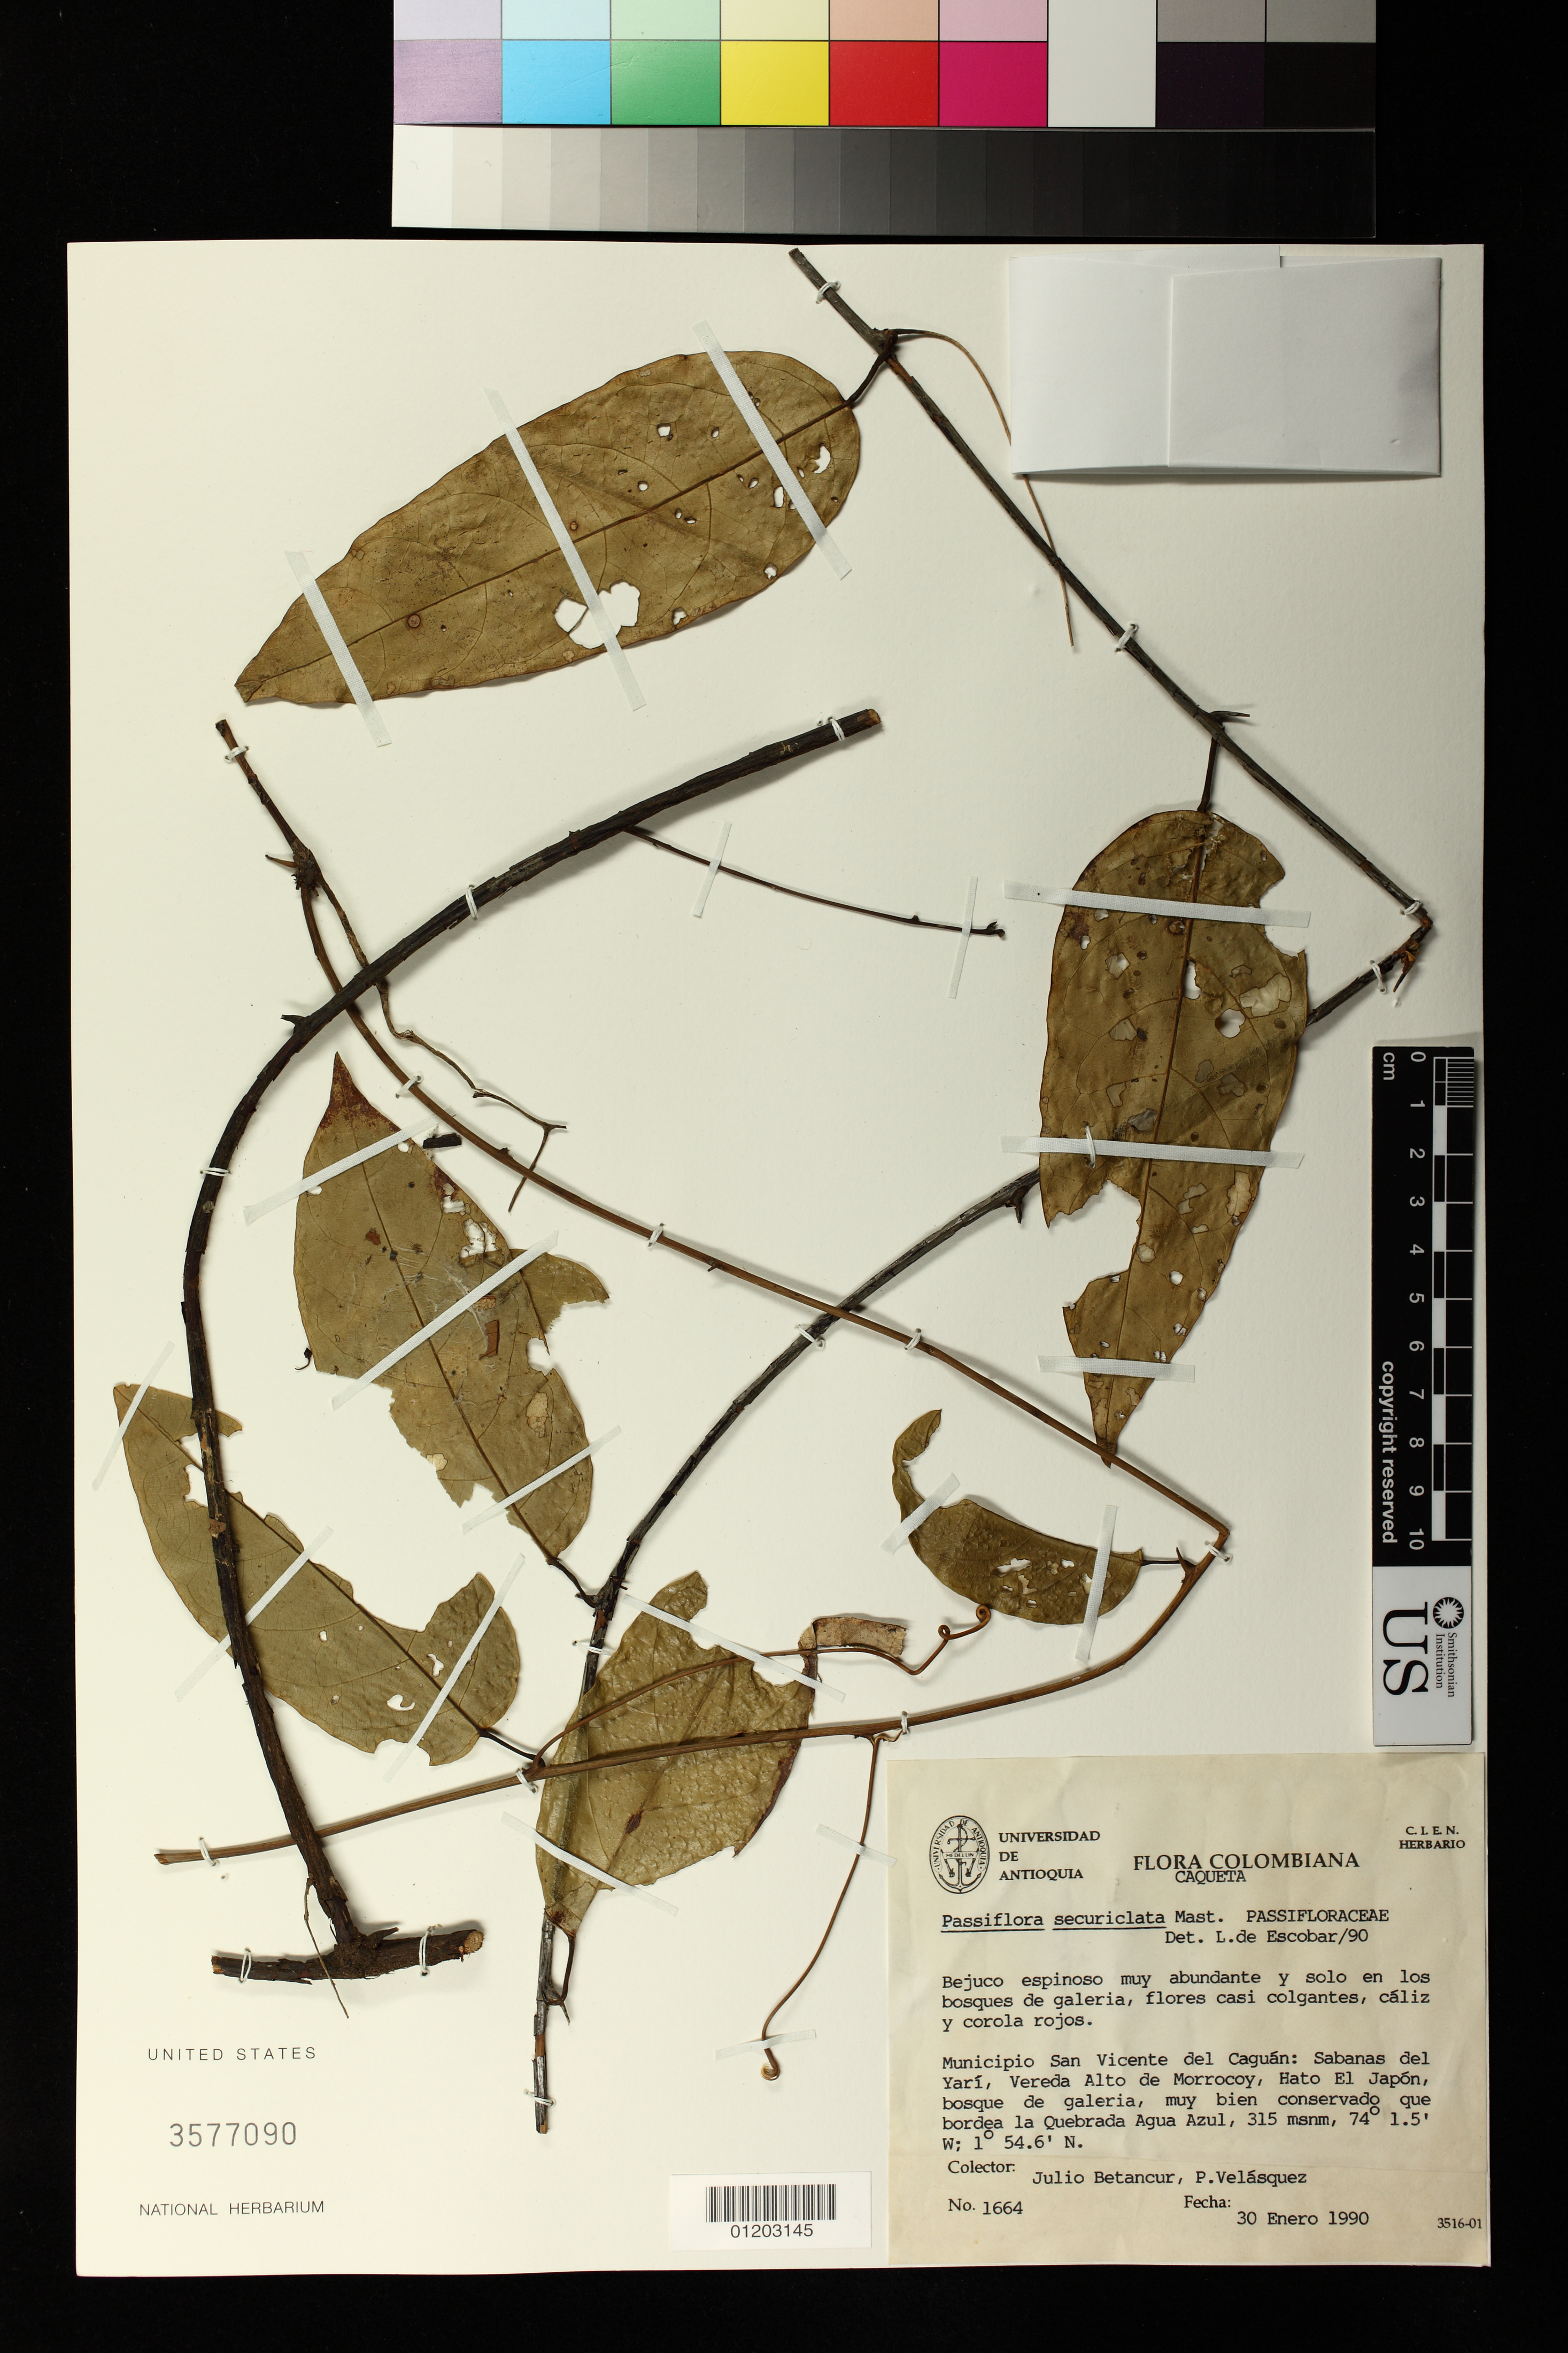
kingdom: Plantae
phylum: Tracheophyta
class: Magnoliopsida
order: Malpighiales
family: Passifloraceae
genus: Passiflora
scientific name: Passiflora securiclata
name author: Mast.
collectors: J. C. Betancur & P. Velasquez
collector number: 1664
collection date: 1990-01-30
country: Colombia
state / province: Caquetá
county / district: San Vicente del Caguán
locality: Sabanas del Yarí, Vereda Alto de Morrocoy, Hato El Japón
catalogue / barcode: US 3577090